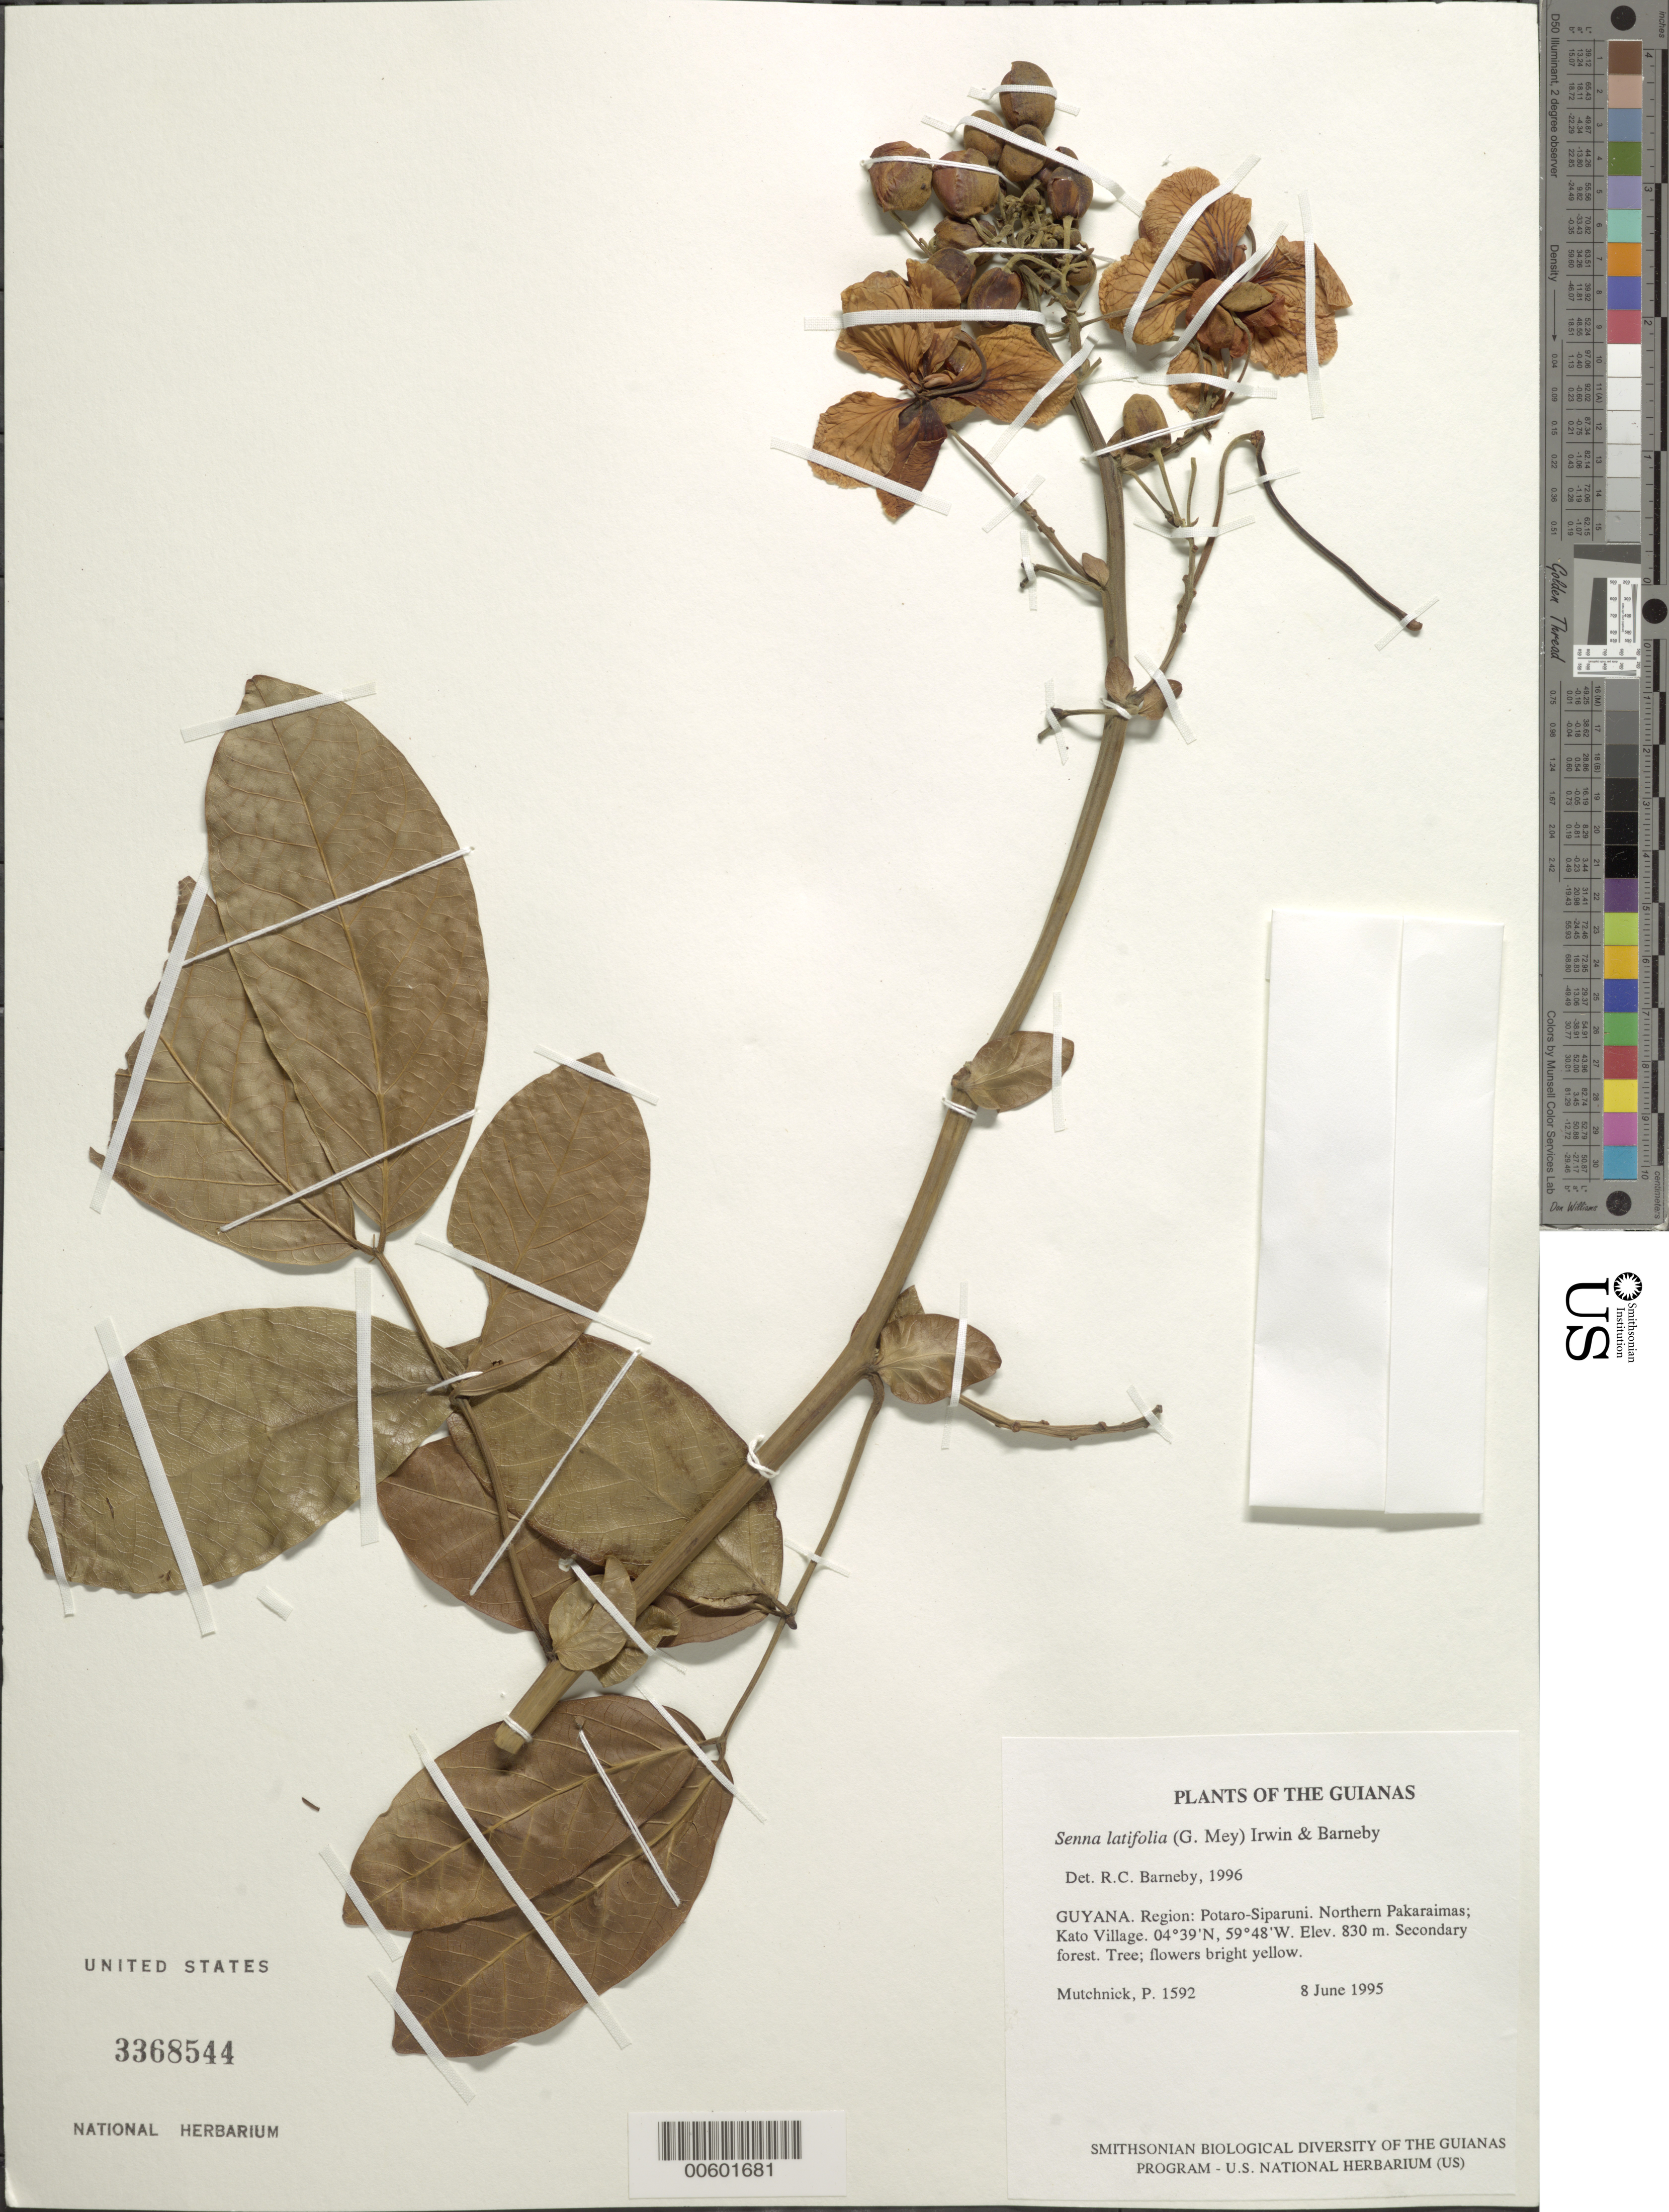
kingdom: Plantae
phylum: Tracheophyta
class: Magnoliopsida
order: Fabales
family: Fabaceae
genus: Senna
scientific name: Senna latifolia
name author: (G. Mey.) H.S. Irwin & Barneby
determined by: Barneby, Rupert C., (NY)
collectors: P. Mutchnick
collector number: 1592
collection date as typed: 8 June 1995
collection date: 1995-06-08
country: Guyana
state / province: Potaro-Siparuni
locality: Northern Pakaraimas; Kato Village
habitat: Secondary forest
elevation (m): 830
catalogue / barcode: US 3368544